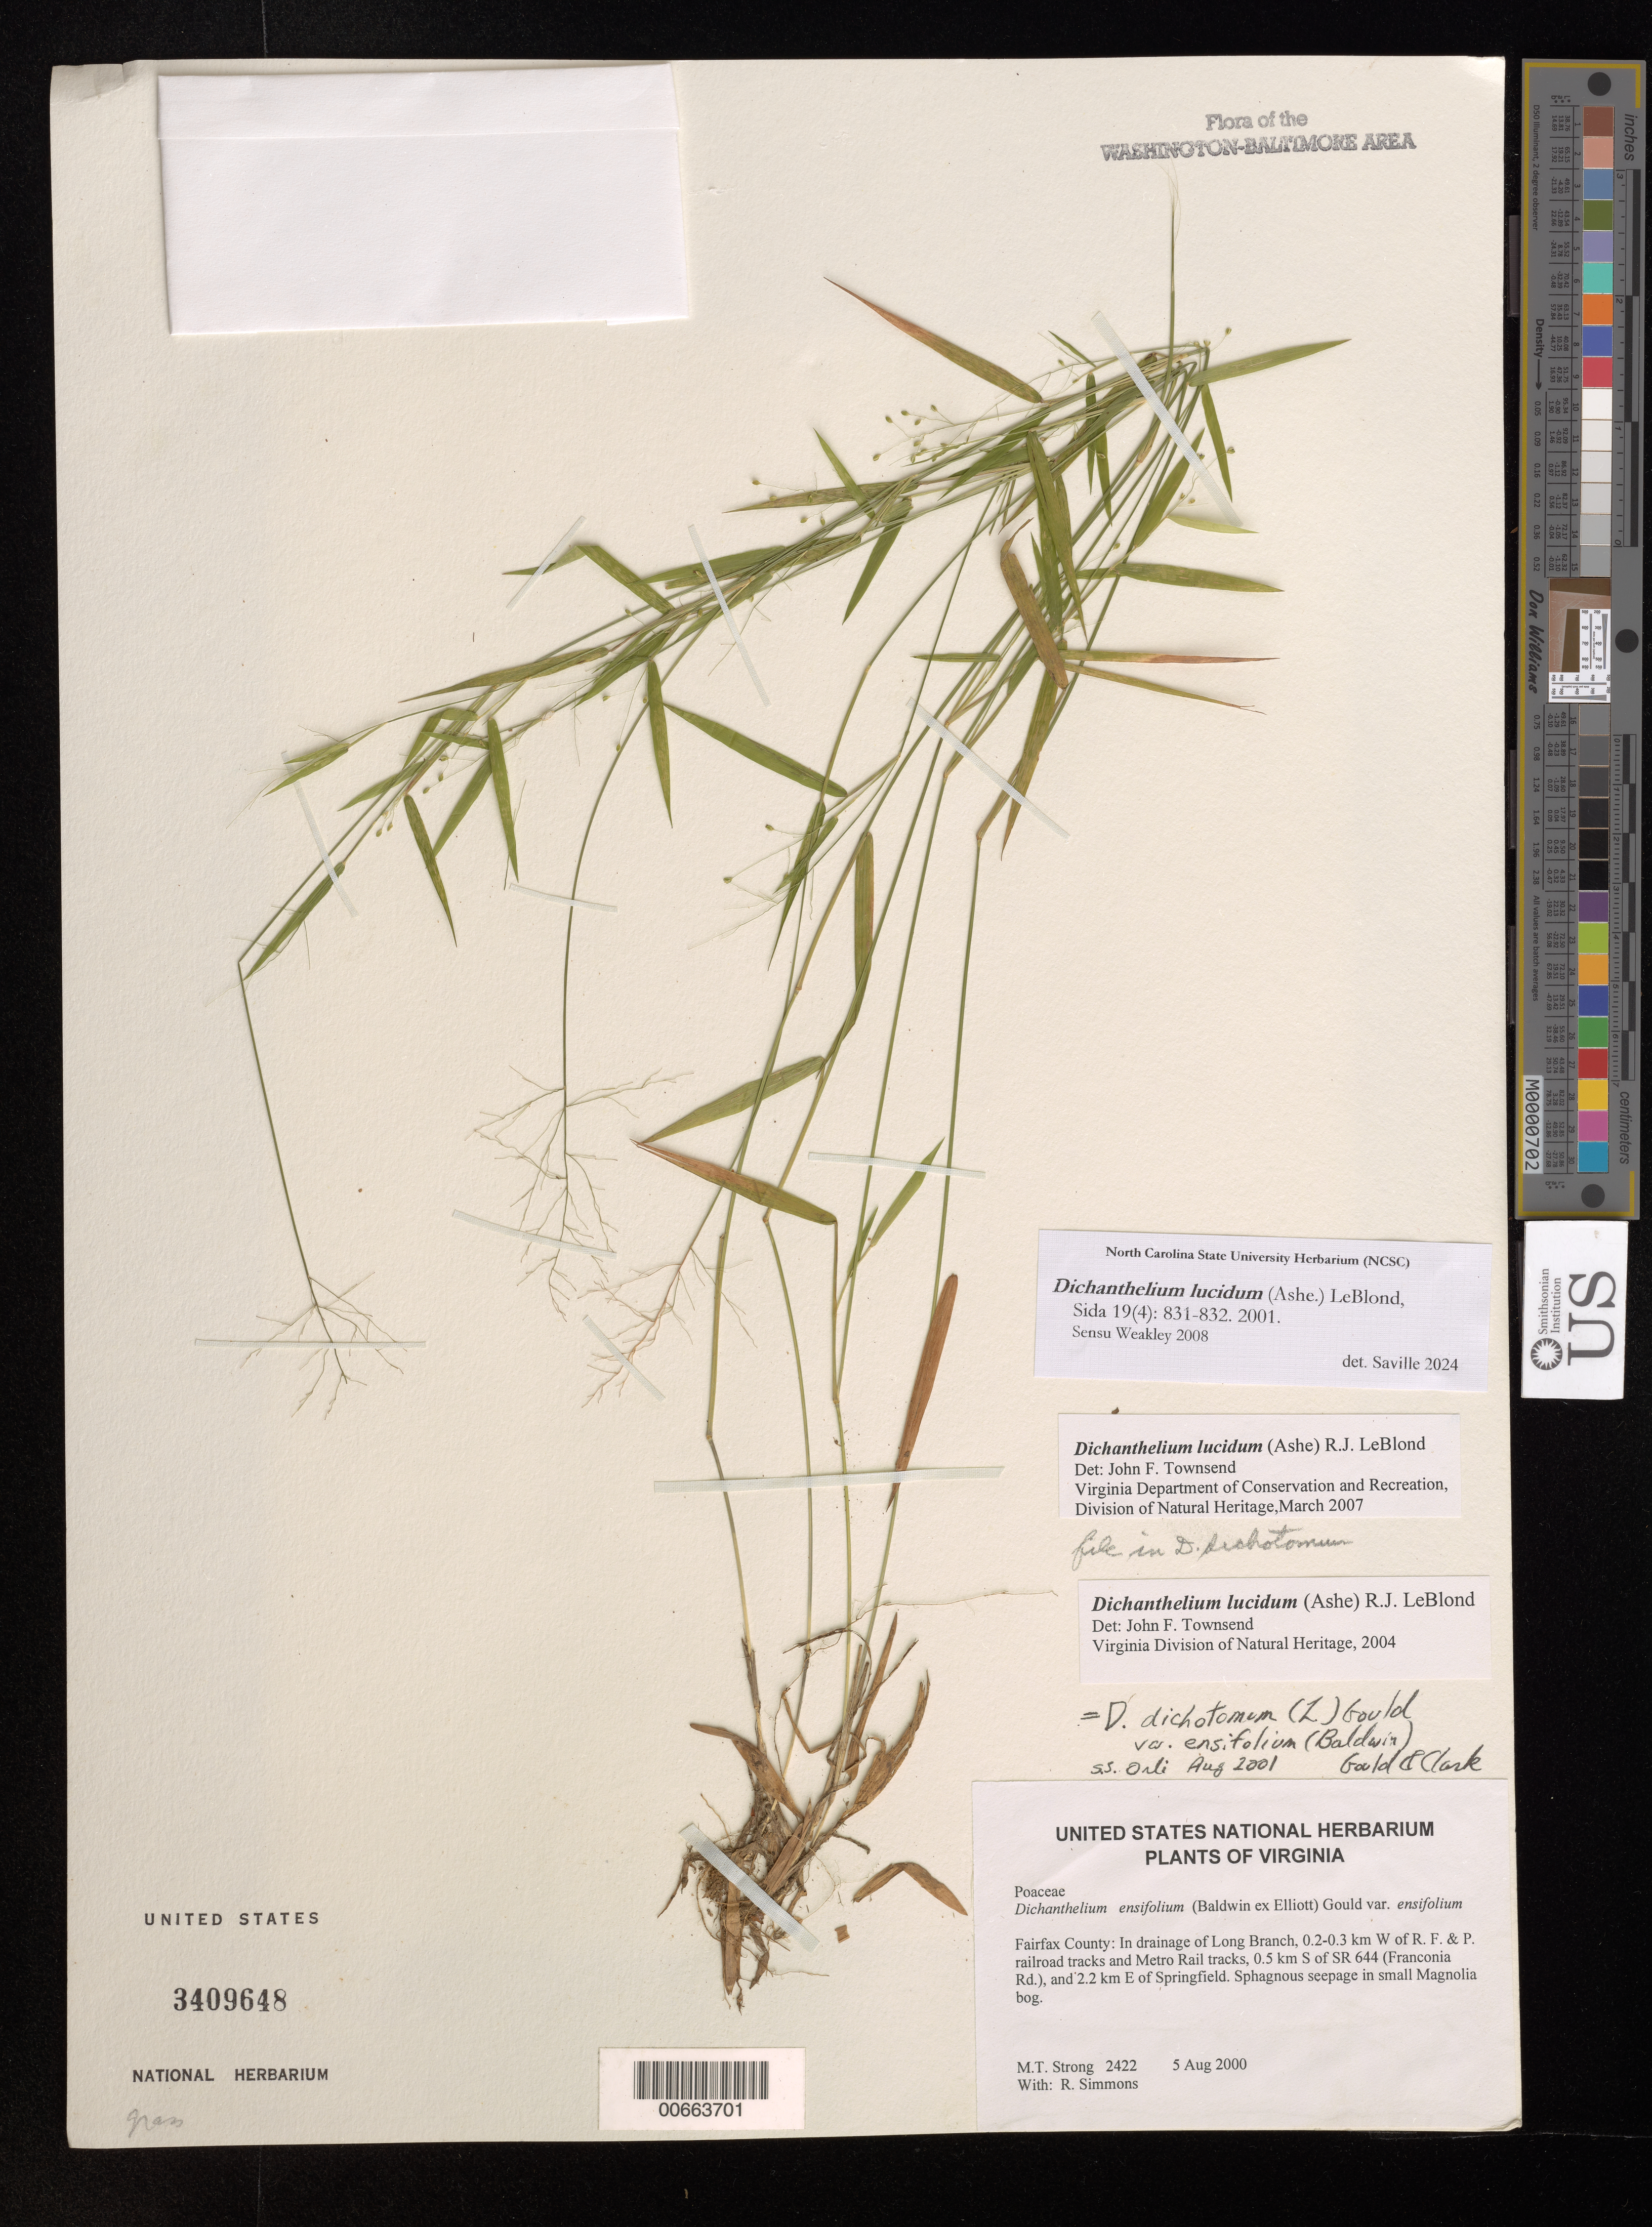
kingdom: Plantae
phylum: Tracheophyta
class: Liliopsida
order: Poales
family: Poaceae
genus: Dichanthelium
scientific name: Dichanthelium lucidum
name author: (Ashe) LeBlond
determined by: Saville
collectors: M. T. Strong & R. Simmons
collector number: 2422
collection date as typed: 05 Aug 2000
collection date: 2000-08-05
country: United States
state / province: Virginia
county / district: Fairfax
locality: In drainage of Long Branch, 0.2-0.3 km W of R. F. & P. railroad tracks and Metro Rail tracks, 0.5 km S of SR 644 (Franconia Rd.), and 2.2 km E of Springfield.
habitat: Sphagnous seepage in small Magnolia bog.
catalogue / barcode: US 3409648